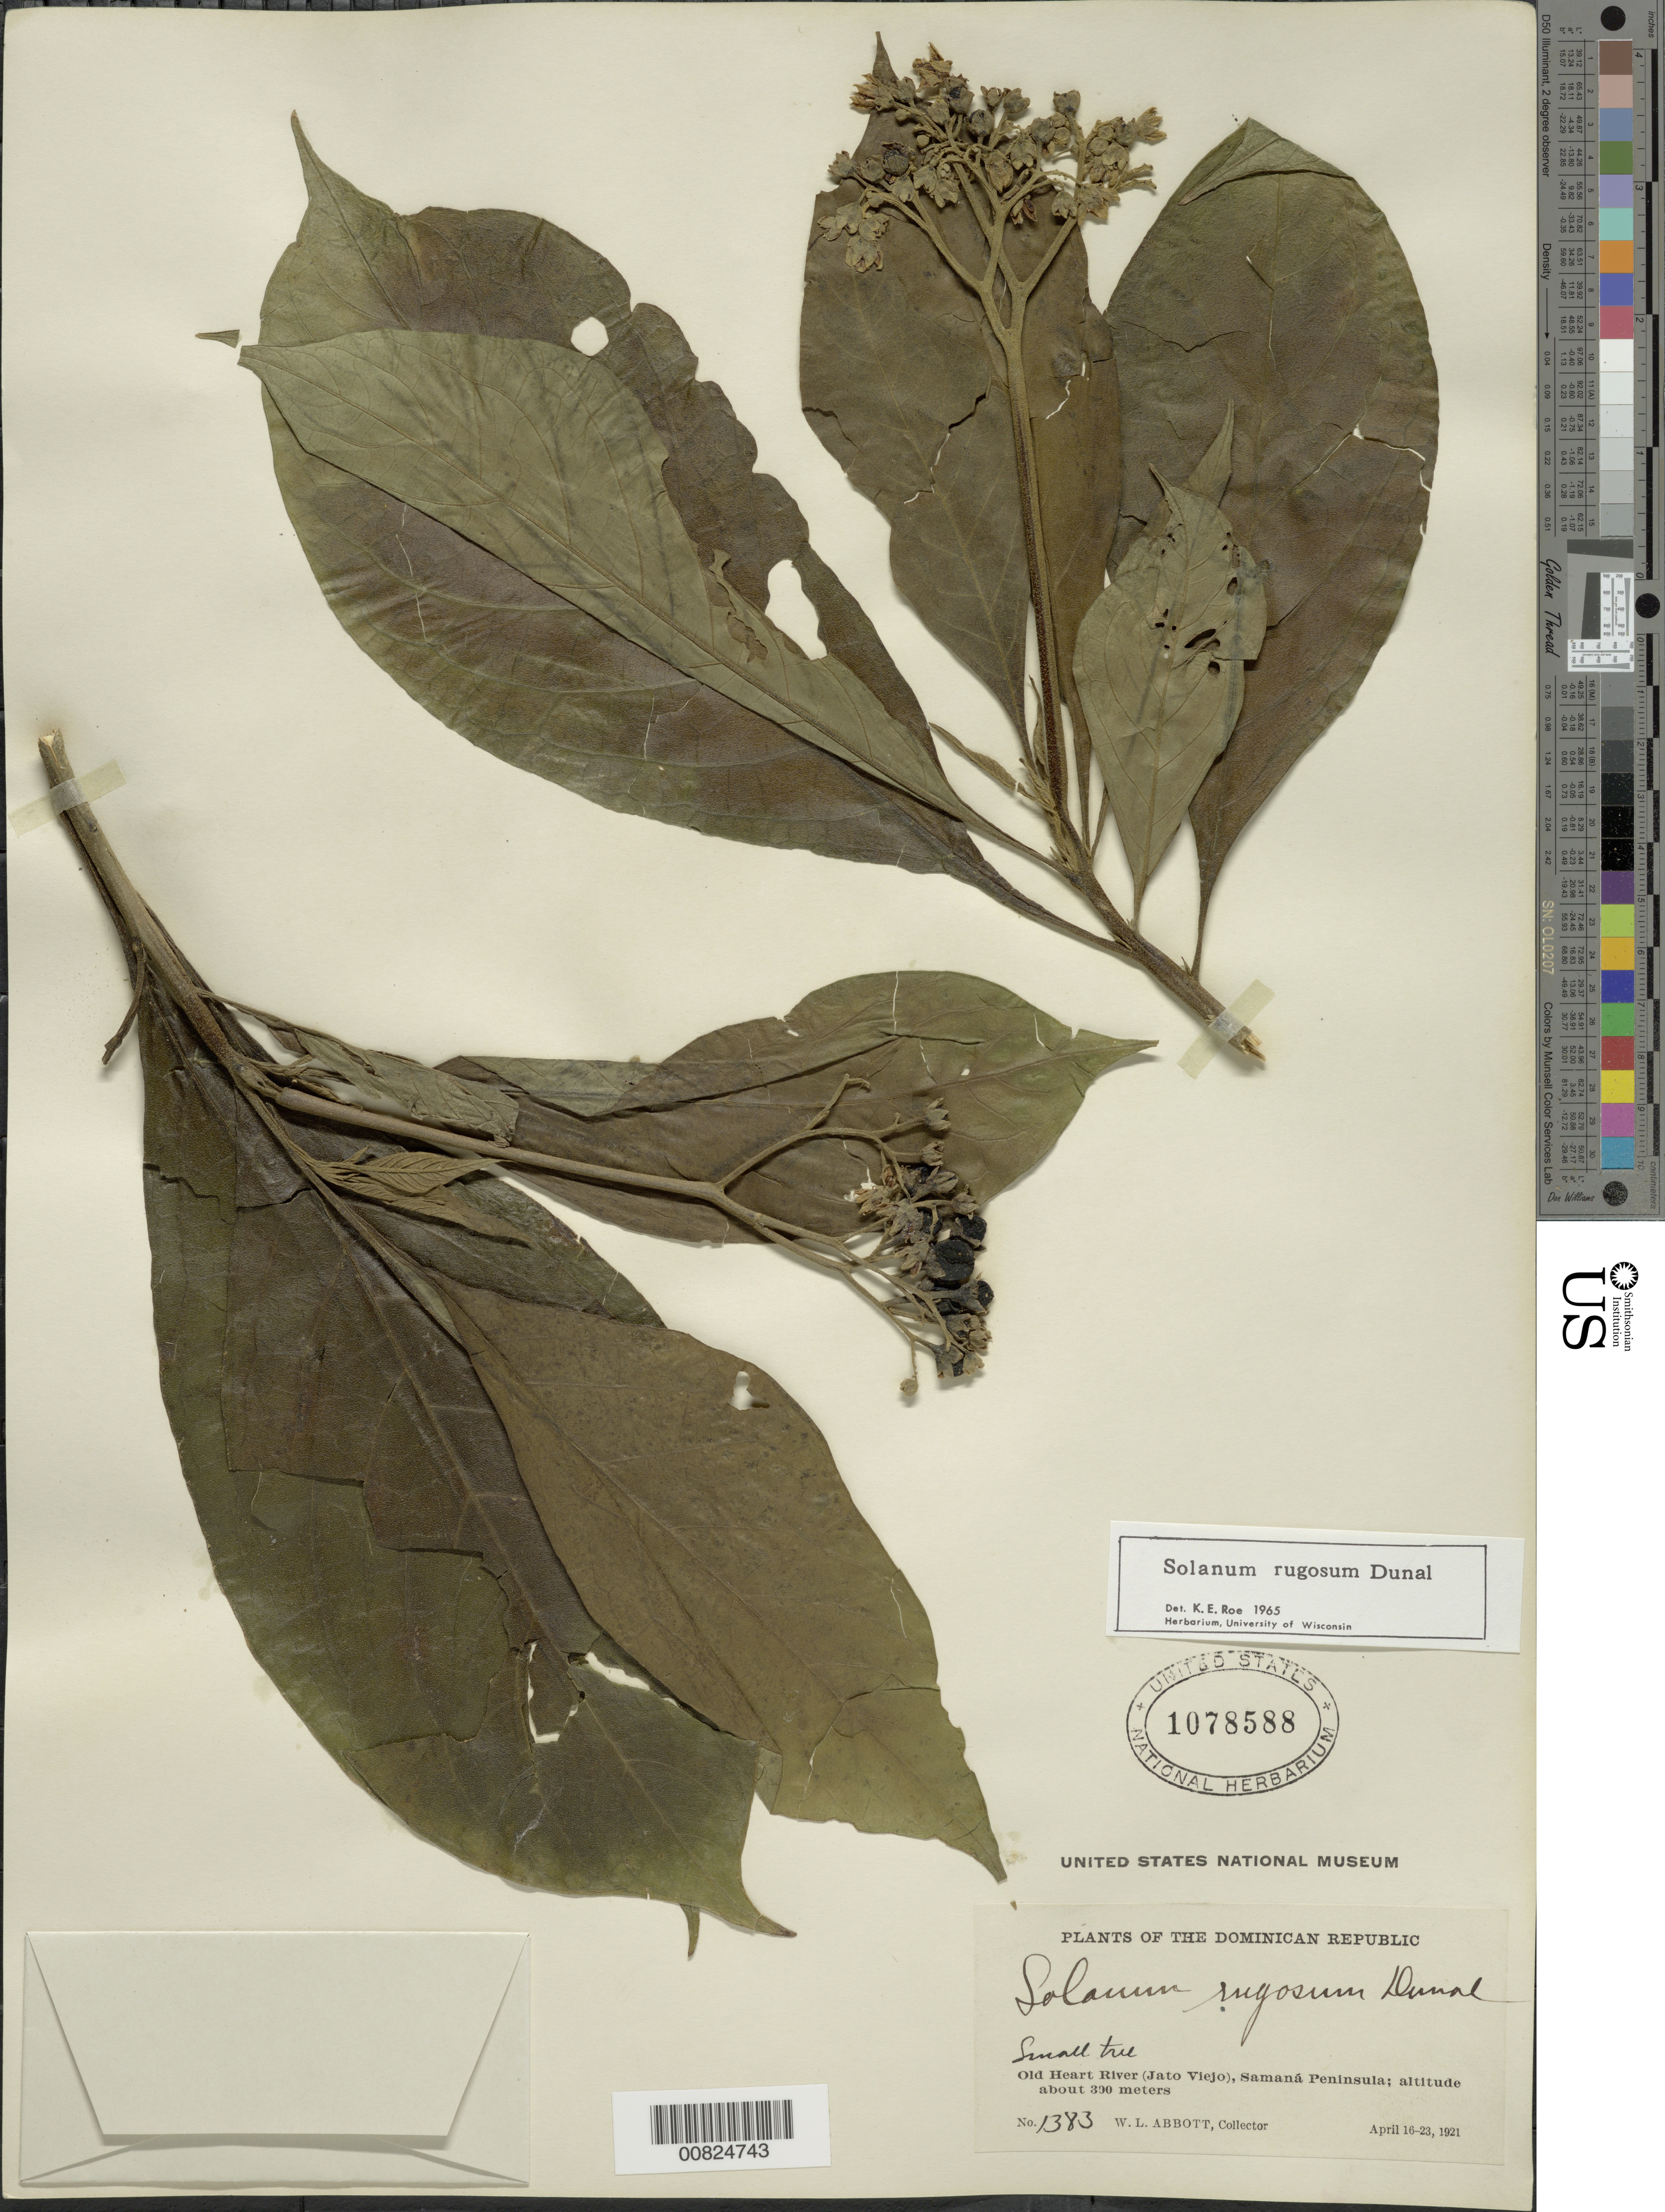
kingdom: Plantae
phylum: Tracheophyta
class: Magnoliopsida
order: Solanales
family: Solanaceae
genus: Solanum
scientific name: Solanum rugosum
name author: Dunal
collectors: W. L. Abbott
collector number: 1383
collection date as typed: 16 Apr 1921 to 23 Apr 1921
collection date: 1921-04-16/1921-04-23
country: Dominican Republic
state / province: Samana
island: Hispaniola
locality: Old Heart River (Jato Viejo), Samaná Peninsula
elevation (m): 300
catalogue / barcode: US 1078588